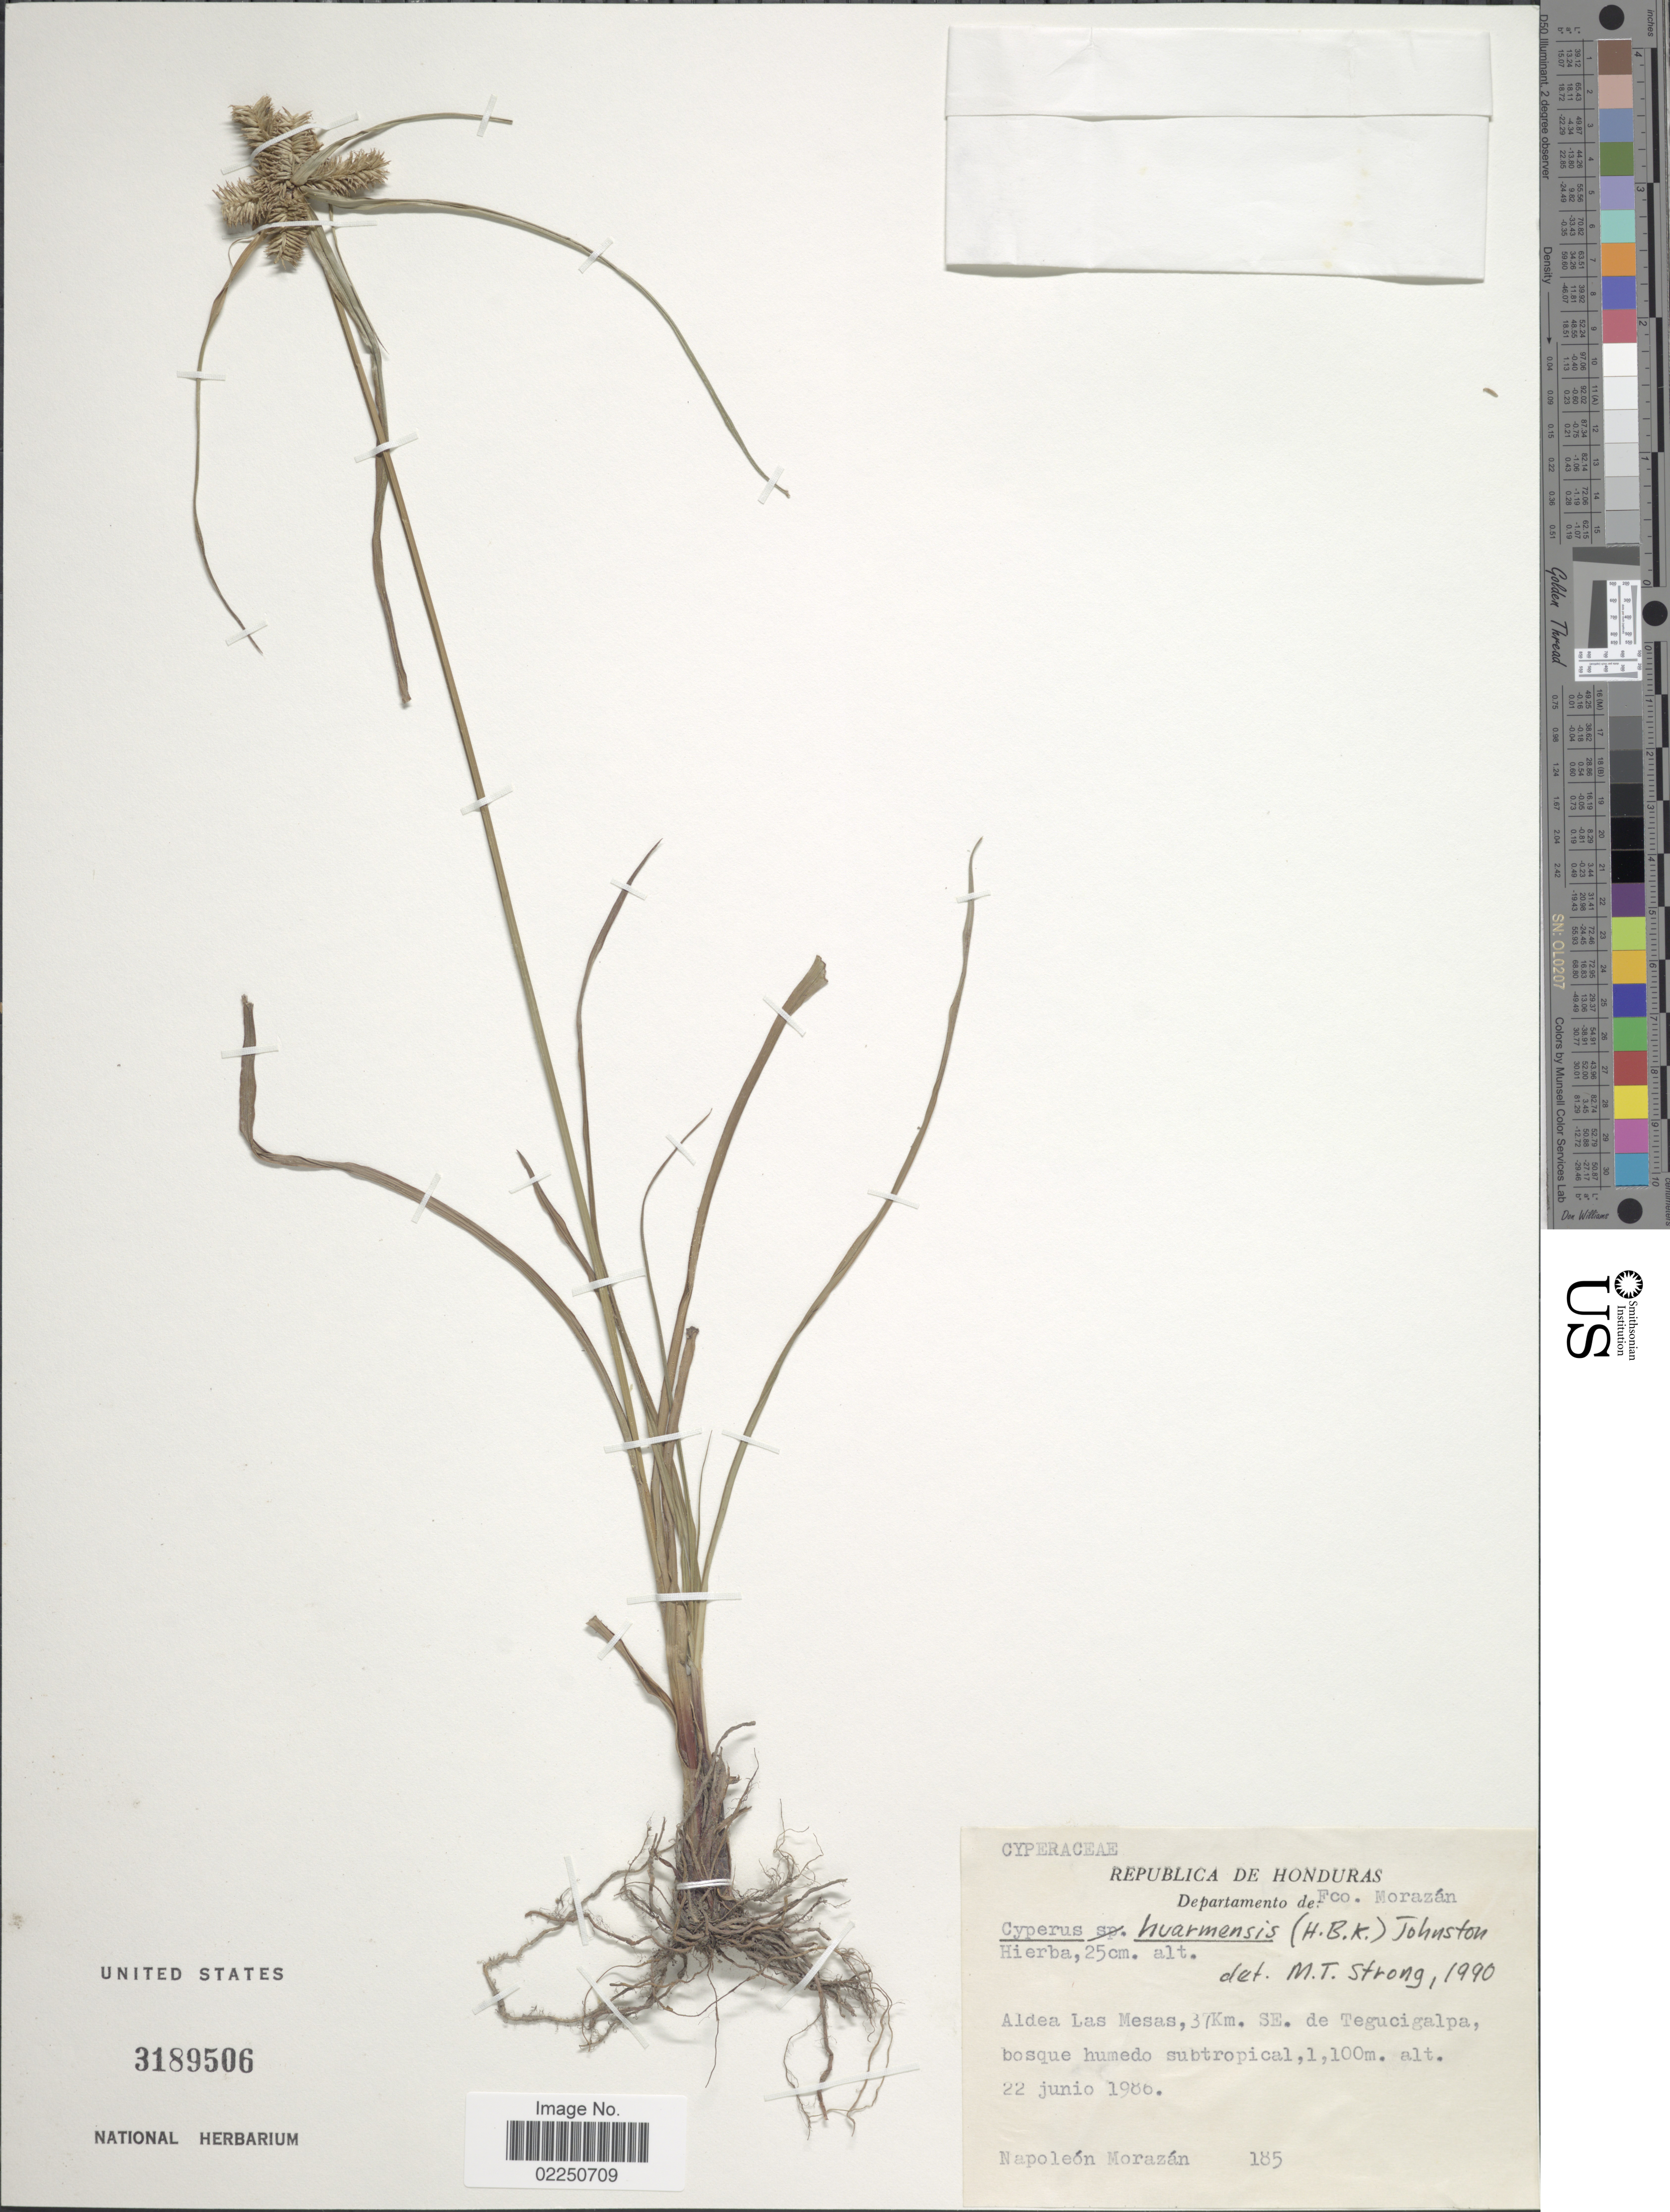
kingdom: Plantae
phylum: Tracheophyta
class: Liliopsida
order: Poales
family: Cyperaceae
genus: Cyperus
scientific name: Cyperus aggregatus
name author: (Willd.) Endl.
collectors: N. Morazan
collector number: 185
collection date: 1986-06-22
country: Honduras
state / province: Fco. Morazán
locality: Republica de Honduras. Aldea Las Mesas, 37Km. SE. de Tegucigalpa, bosque humedo subtropical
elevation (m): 1100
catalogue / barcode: US 3189506